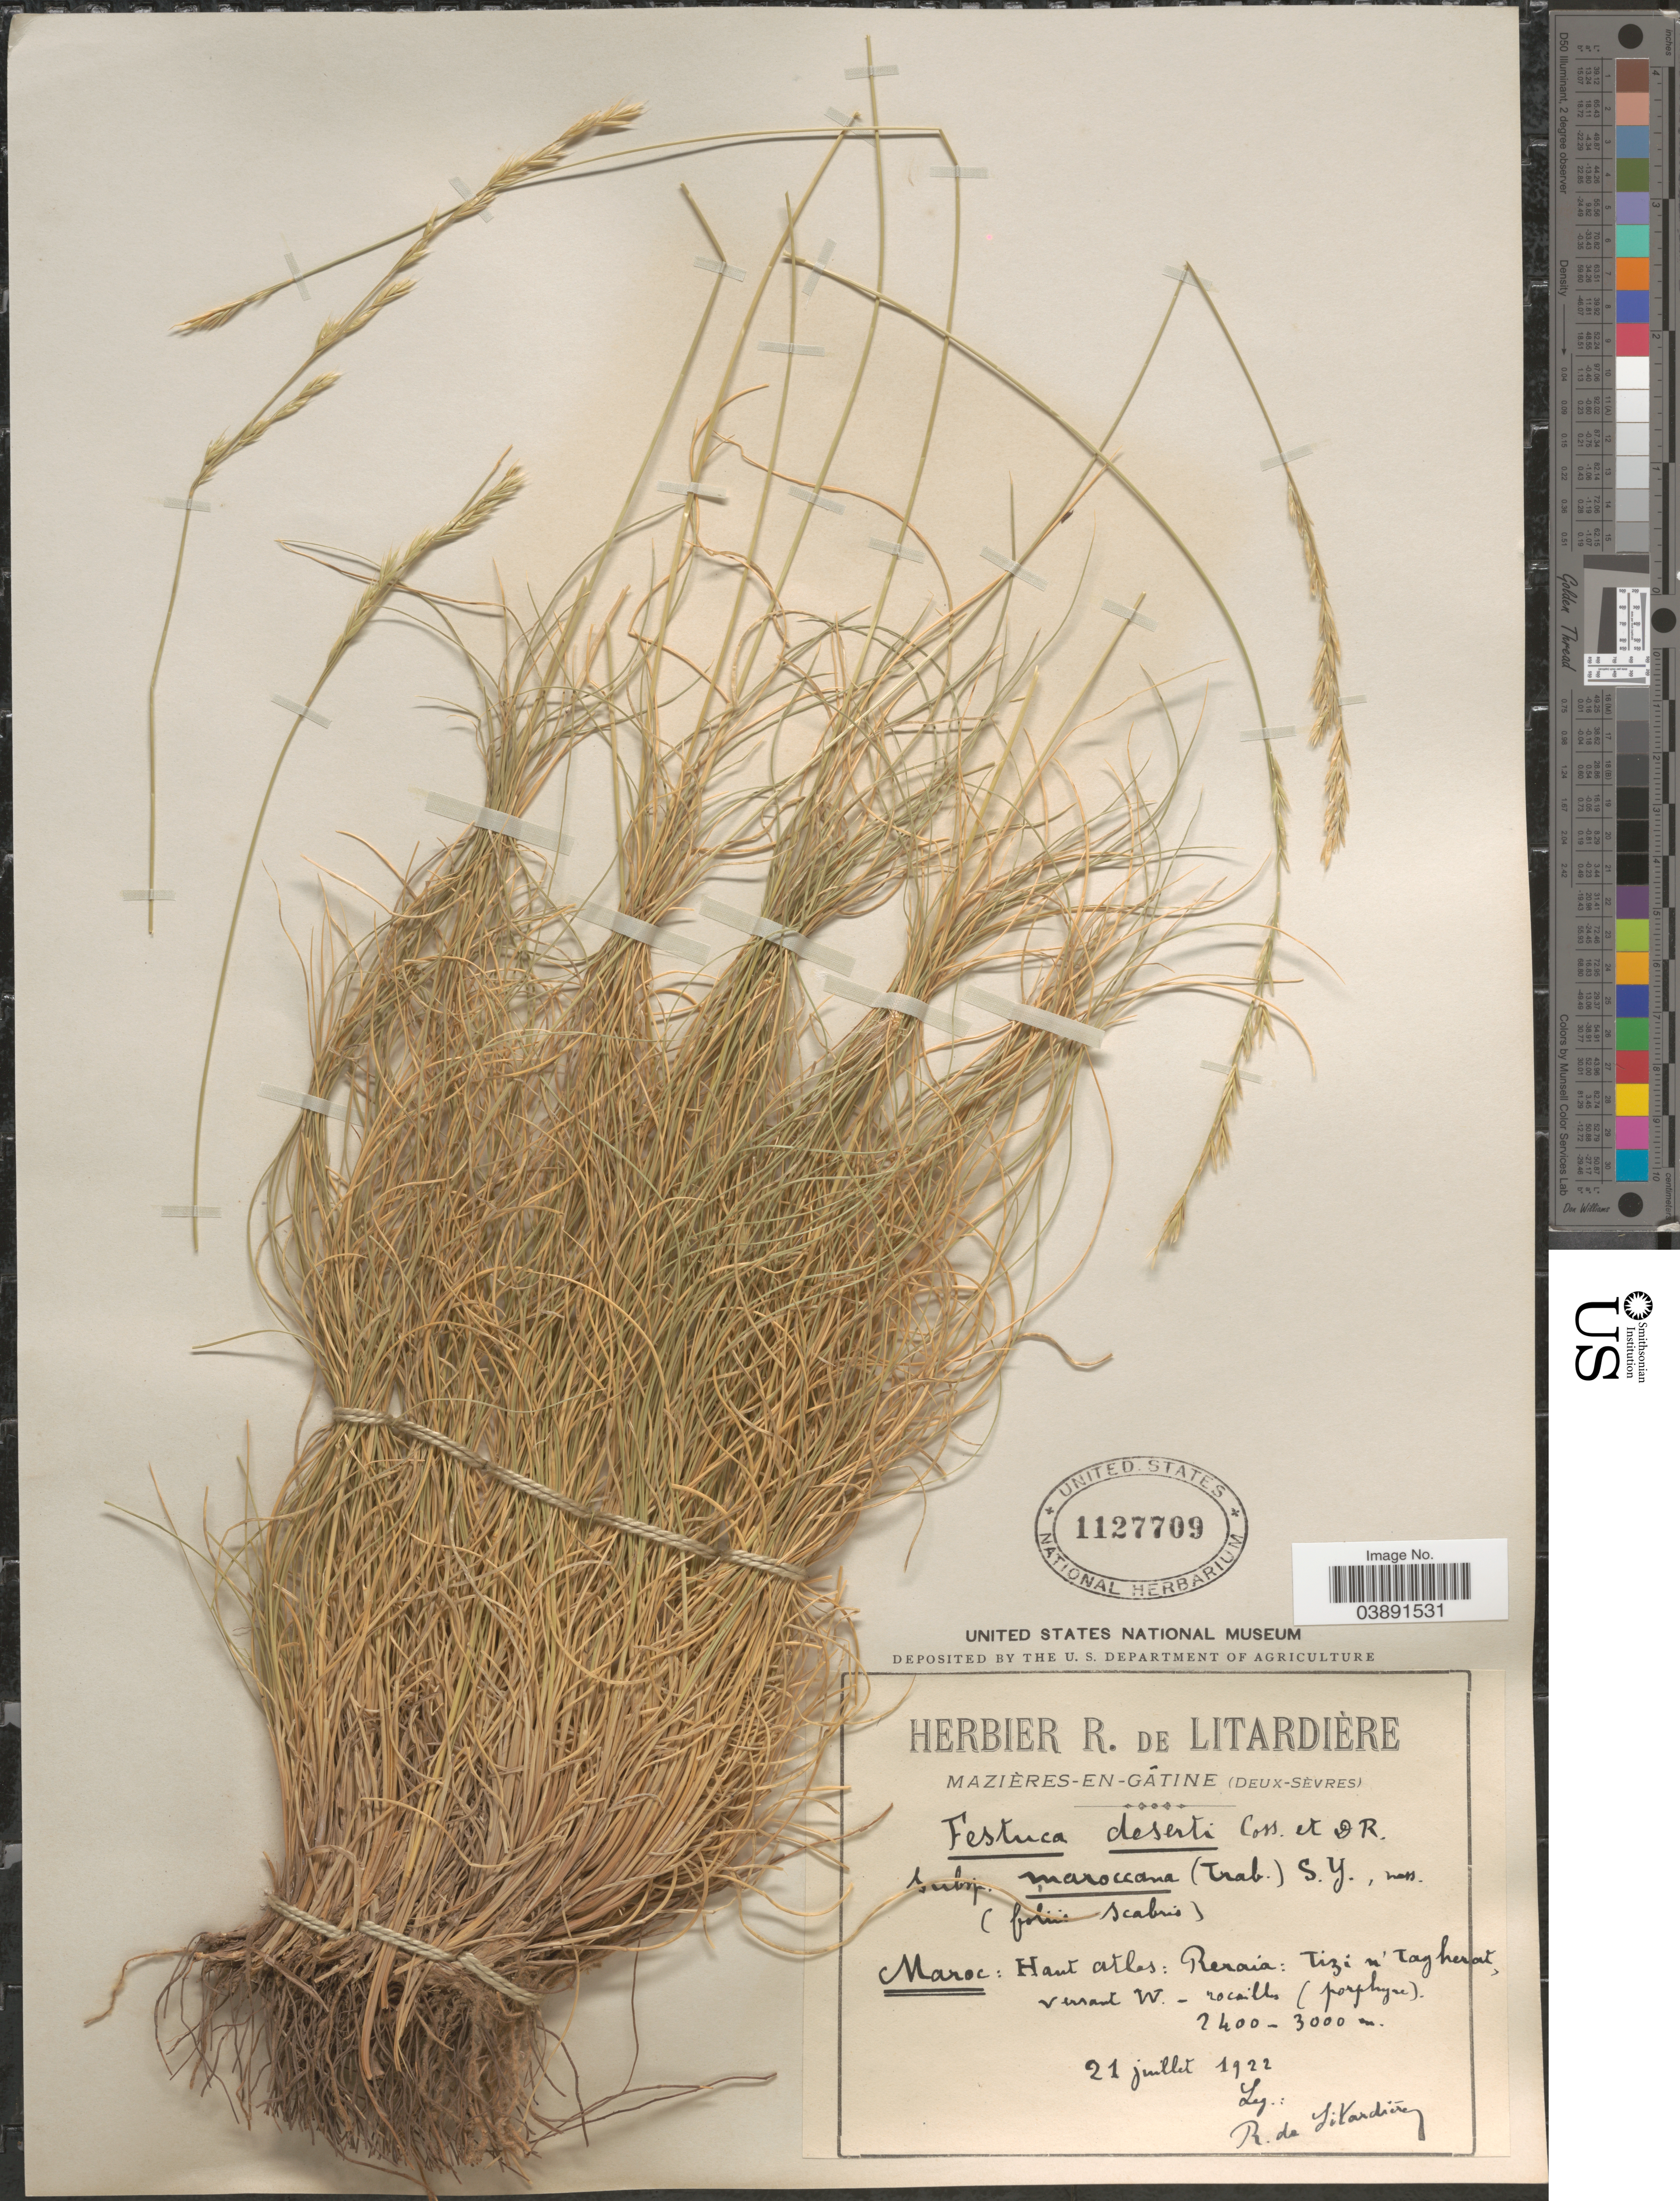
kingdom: Plantae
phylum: Tracheophyta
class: Liliopsida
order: Poales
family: Poaceae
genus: Festuca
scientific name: Festuca deserti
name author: (Coss. & Durieu) Batt. & Trab.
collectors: R. Litardiere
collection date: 1922-07-21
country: Morocco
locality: Maroc: Haut Atles: Reraia: Tizi n'Tagherat, versant W.- rocailles (porphyre).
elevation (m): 2400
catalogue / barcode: US 1127709